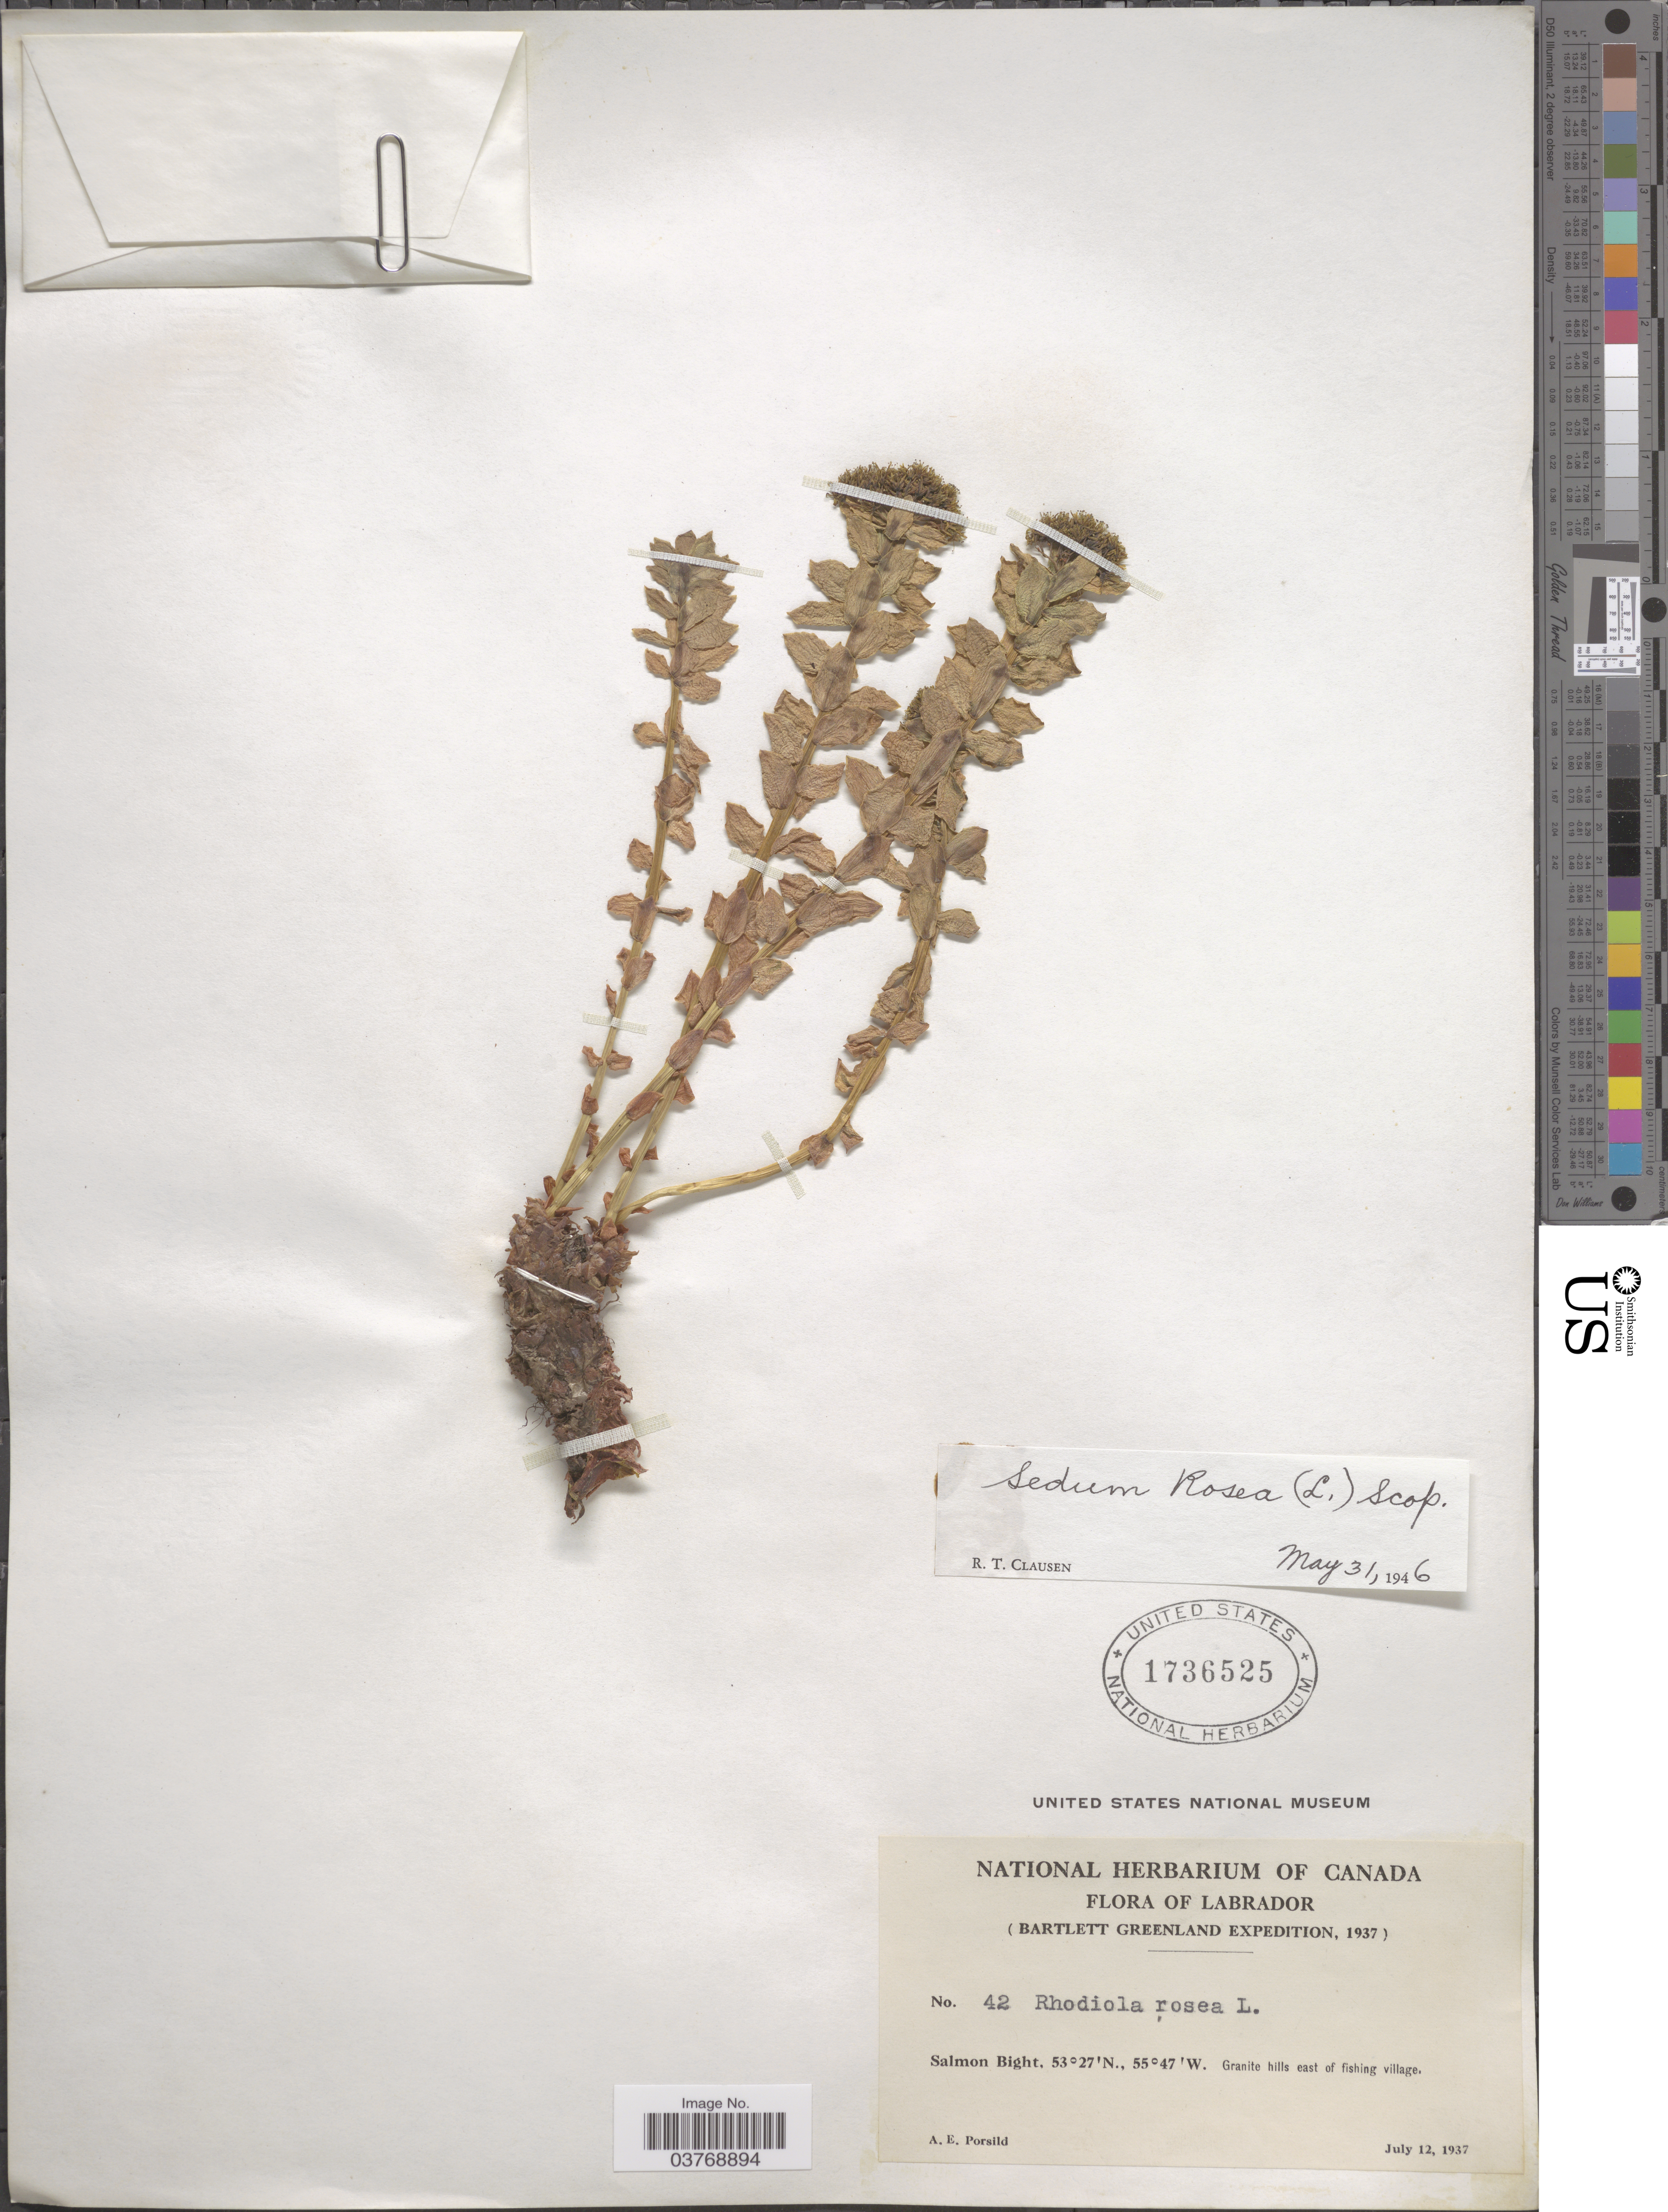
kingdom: Plantae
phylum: Tracheophyta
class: Magnoliopsida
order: Saxifragales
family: Crassulaceae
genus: Rhodiola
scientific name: Rhodiola rosea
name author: L.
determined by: Strong, Mark T., (BOT), Smithsonian Institution - National Museum of Natural History (UNITED STATES)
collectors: A. E. Porsild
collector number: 42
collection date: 1937-07-12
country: Canada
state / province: Newfoundland and Labrador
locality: Labrador. Salmon Bight. Granite hills east of fishing village.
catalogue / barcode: US 1736525